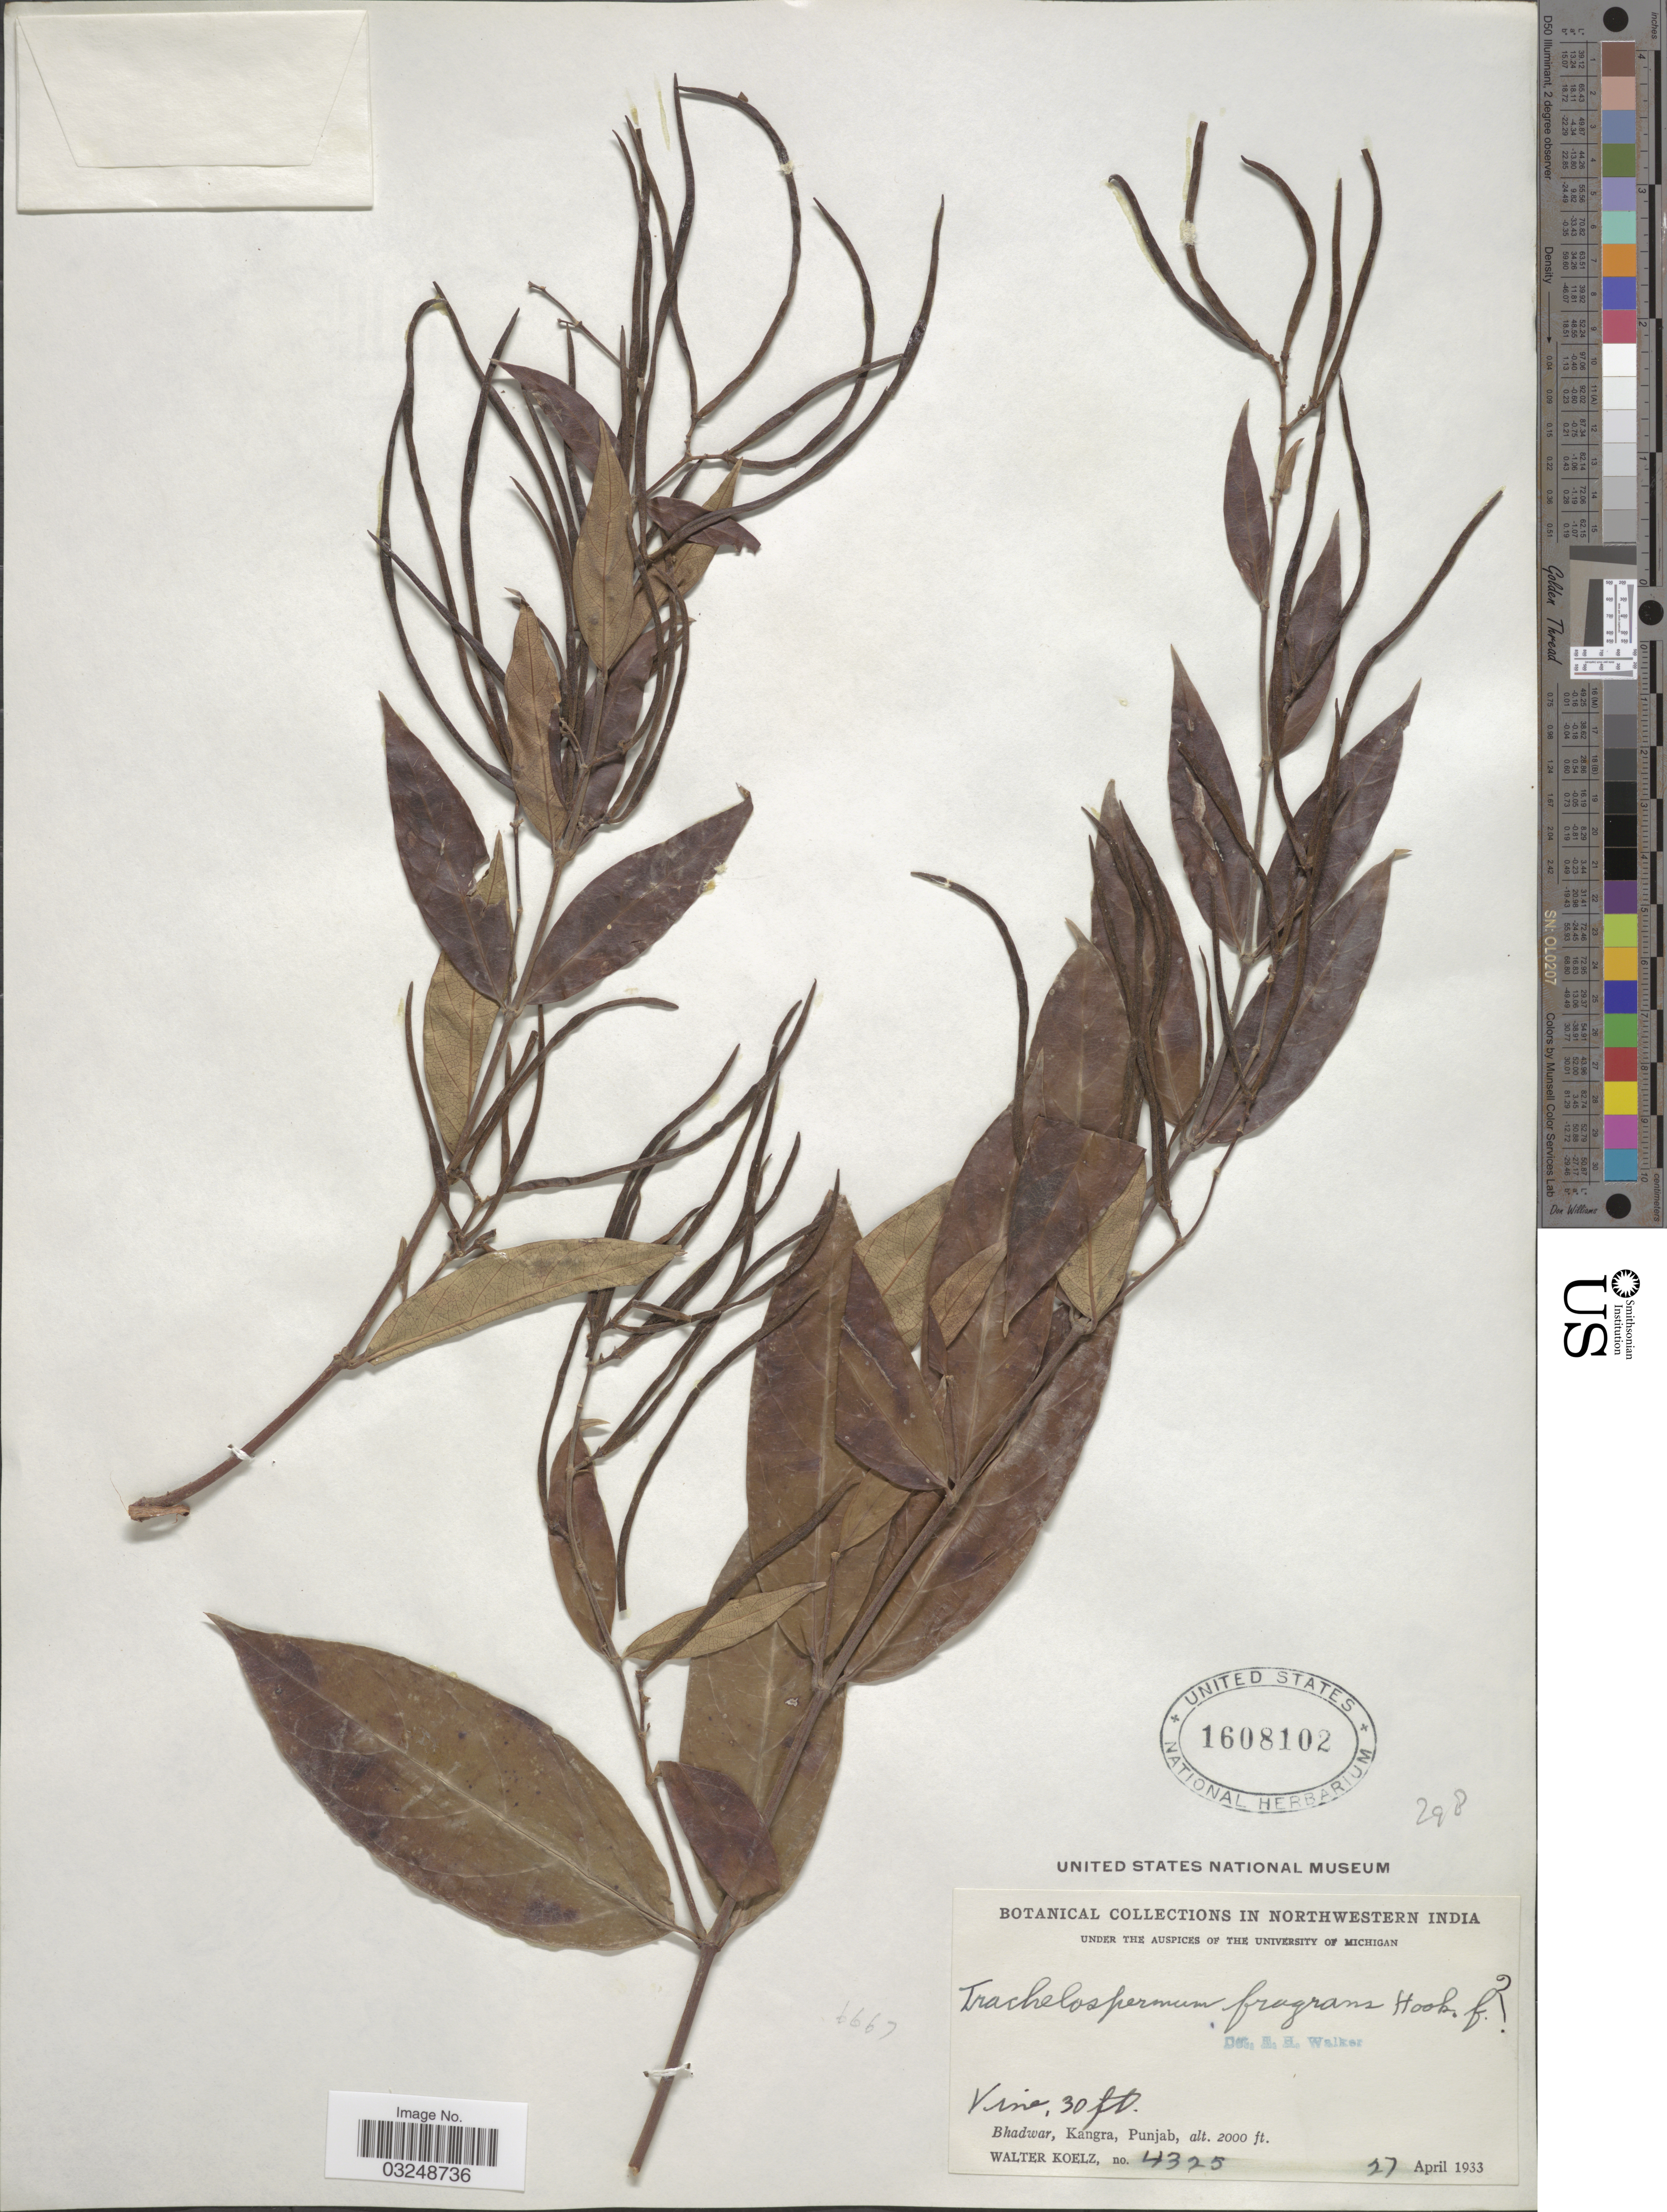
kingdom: Plantae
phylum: Tracheophyta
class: Magnoliopsida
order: Gentianales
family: Apocynaceae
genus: Trachelospermum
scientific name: Trachelospermum fragrans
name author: (Wall. ex G. Don) Hook. f.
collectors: W. N. Koelz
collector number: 4325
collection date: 1933-04-27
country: India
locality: Northwestern India, Bhadwar, Kangra, Punjab.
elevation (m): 610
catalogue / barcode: US 1608102